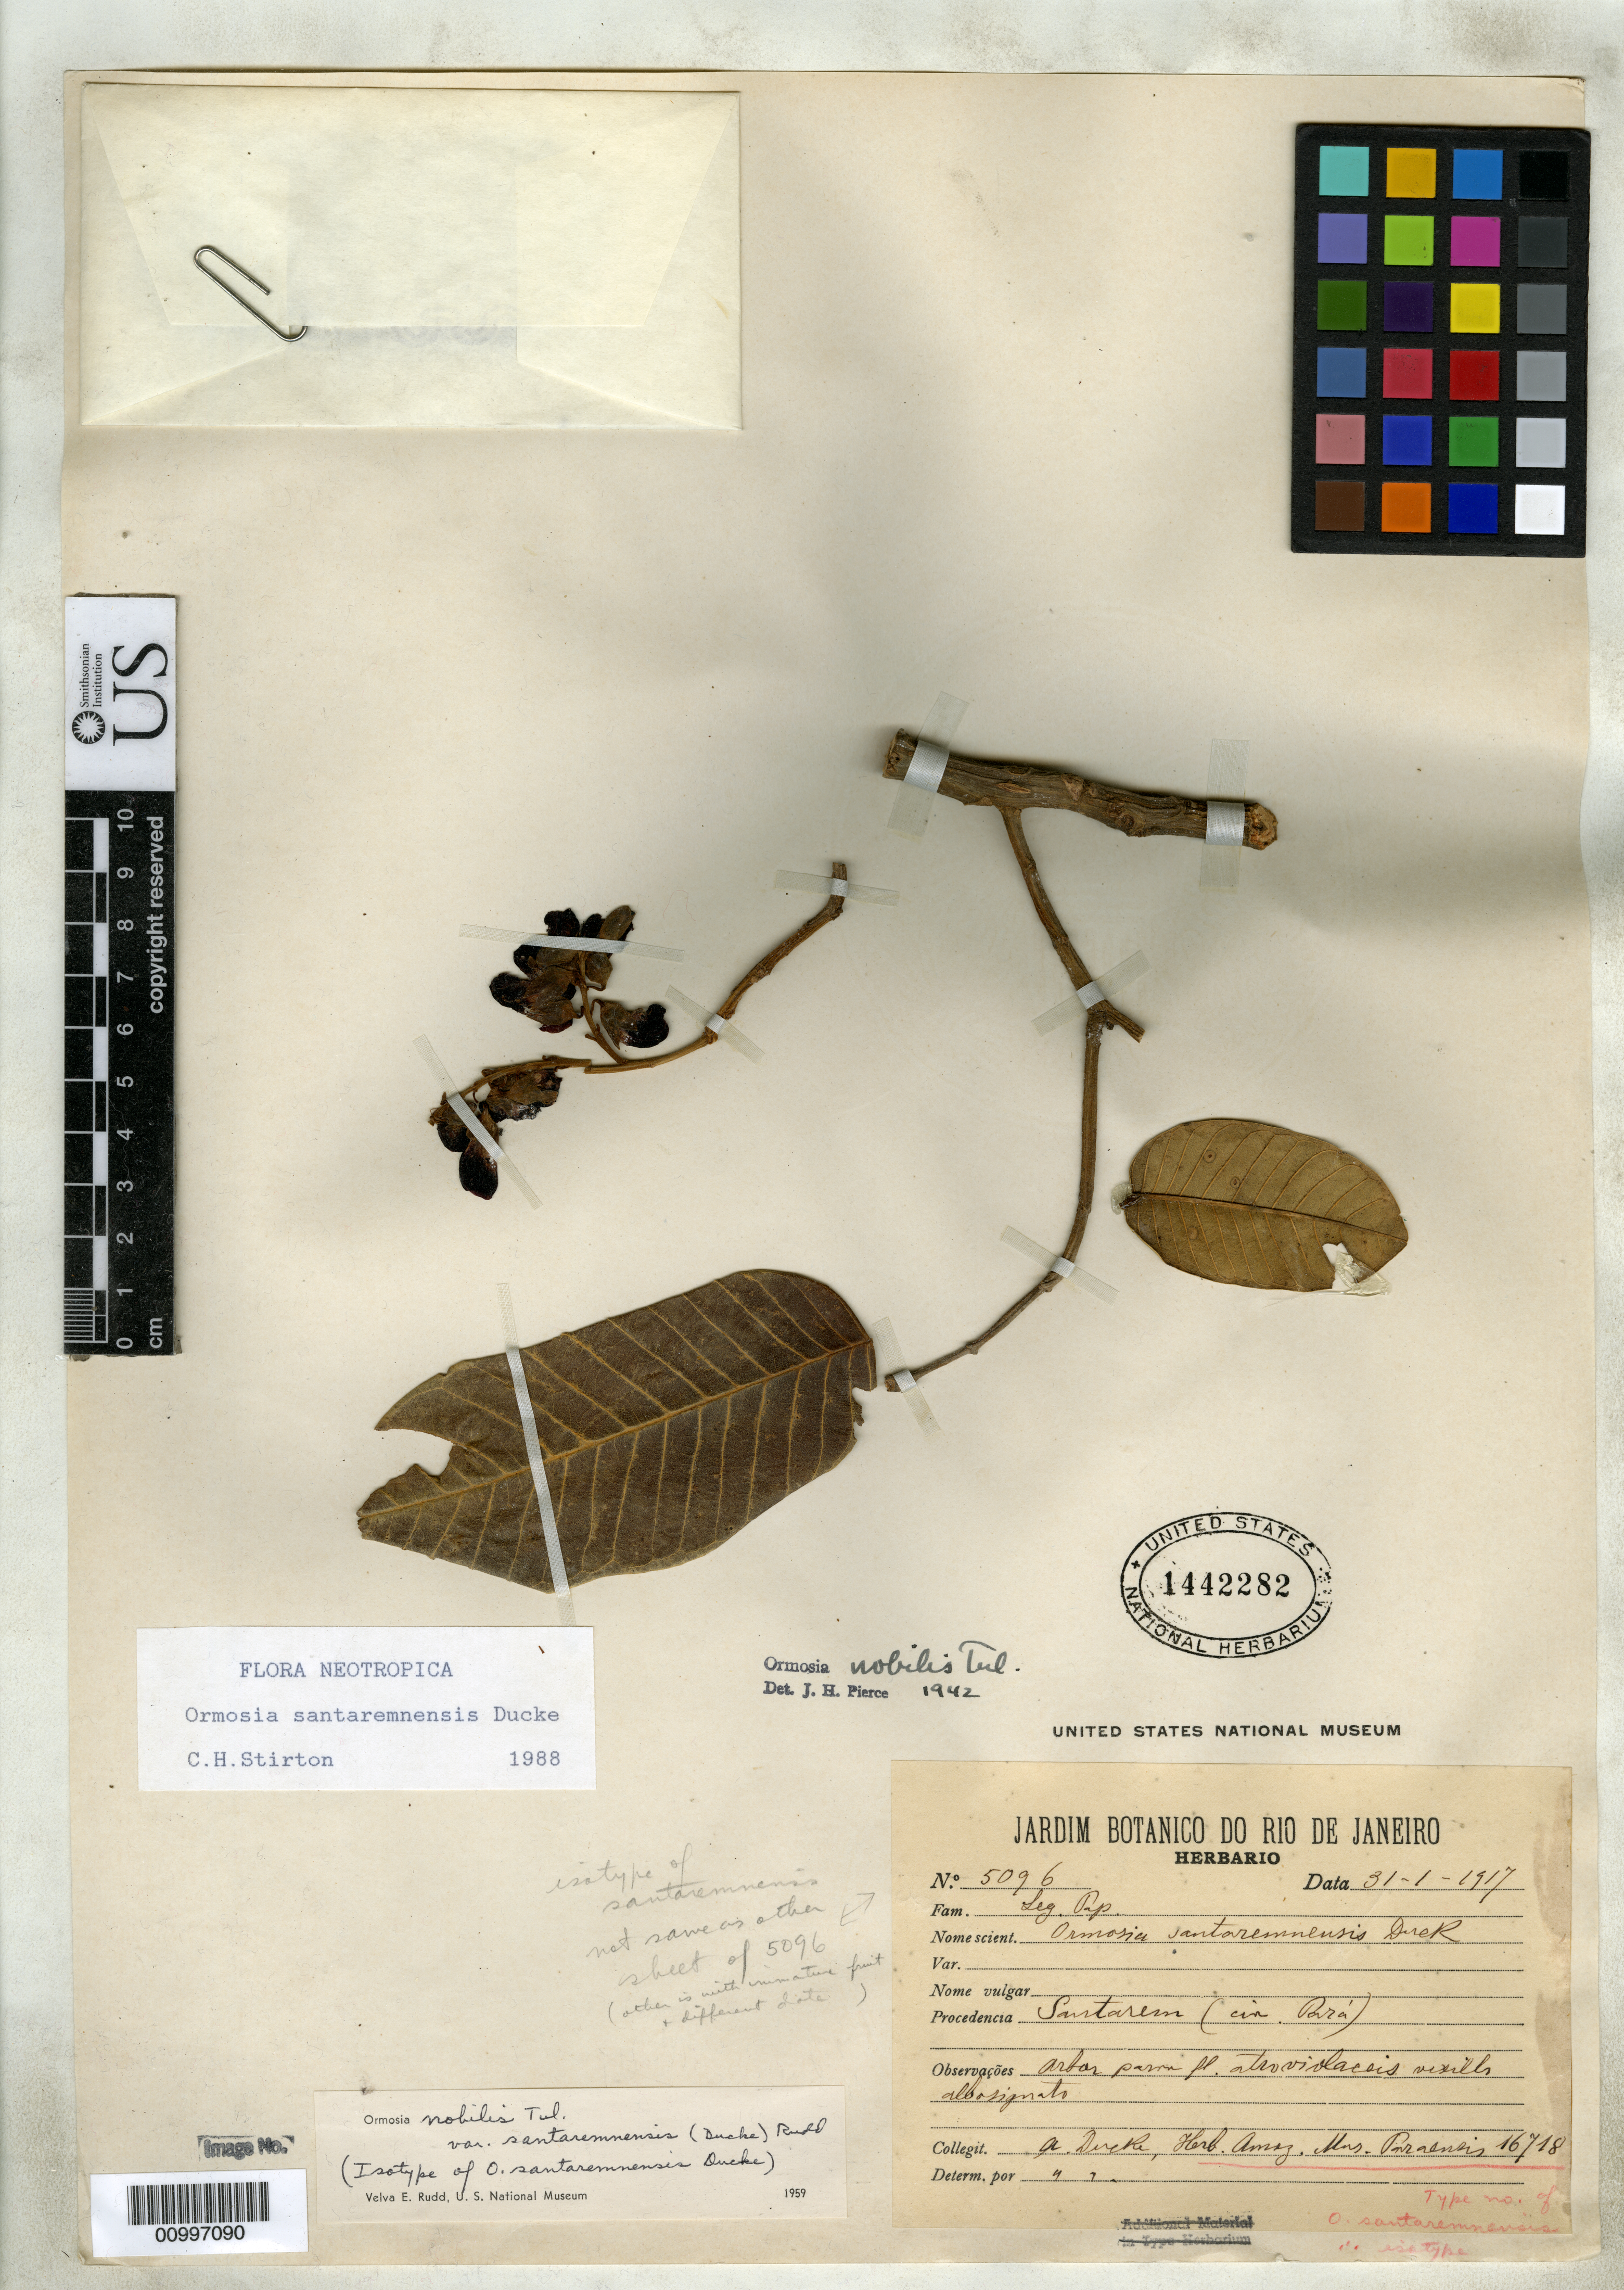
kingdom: Plantae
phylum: Tracheophyta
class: Magnoliopsida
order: Fabales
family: Fabaceae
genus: Ormosia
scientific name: Ormosia santaremnensis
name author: Ducke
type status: Isotype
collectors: A. Ducke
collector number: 16718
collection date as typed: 31 Jan 1917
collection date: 1917-01-31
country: Brazil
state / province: Pará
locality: Santarem.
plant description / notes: The specimen label gives coll. number 5096, but also notes that the Herb. Amaz. Mus. Paraenesis number is 16718, which is cited in the protologue.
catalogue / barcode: US 1442282